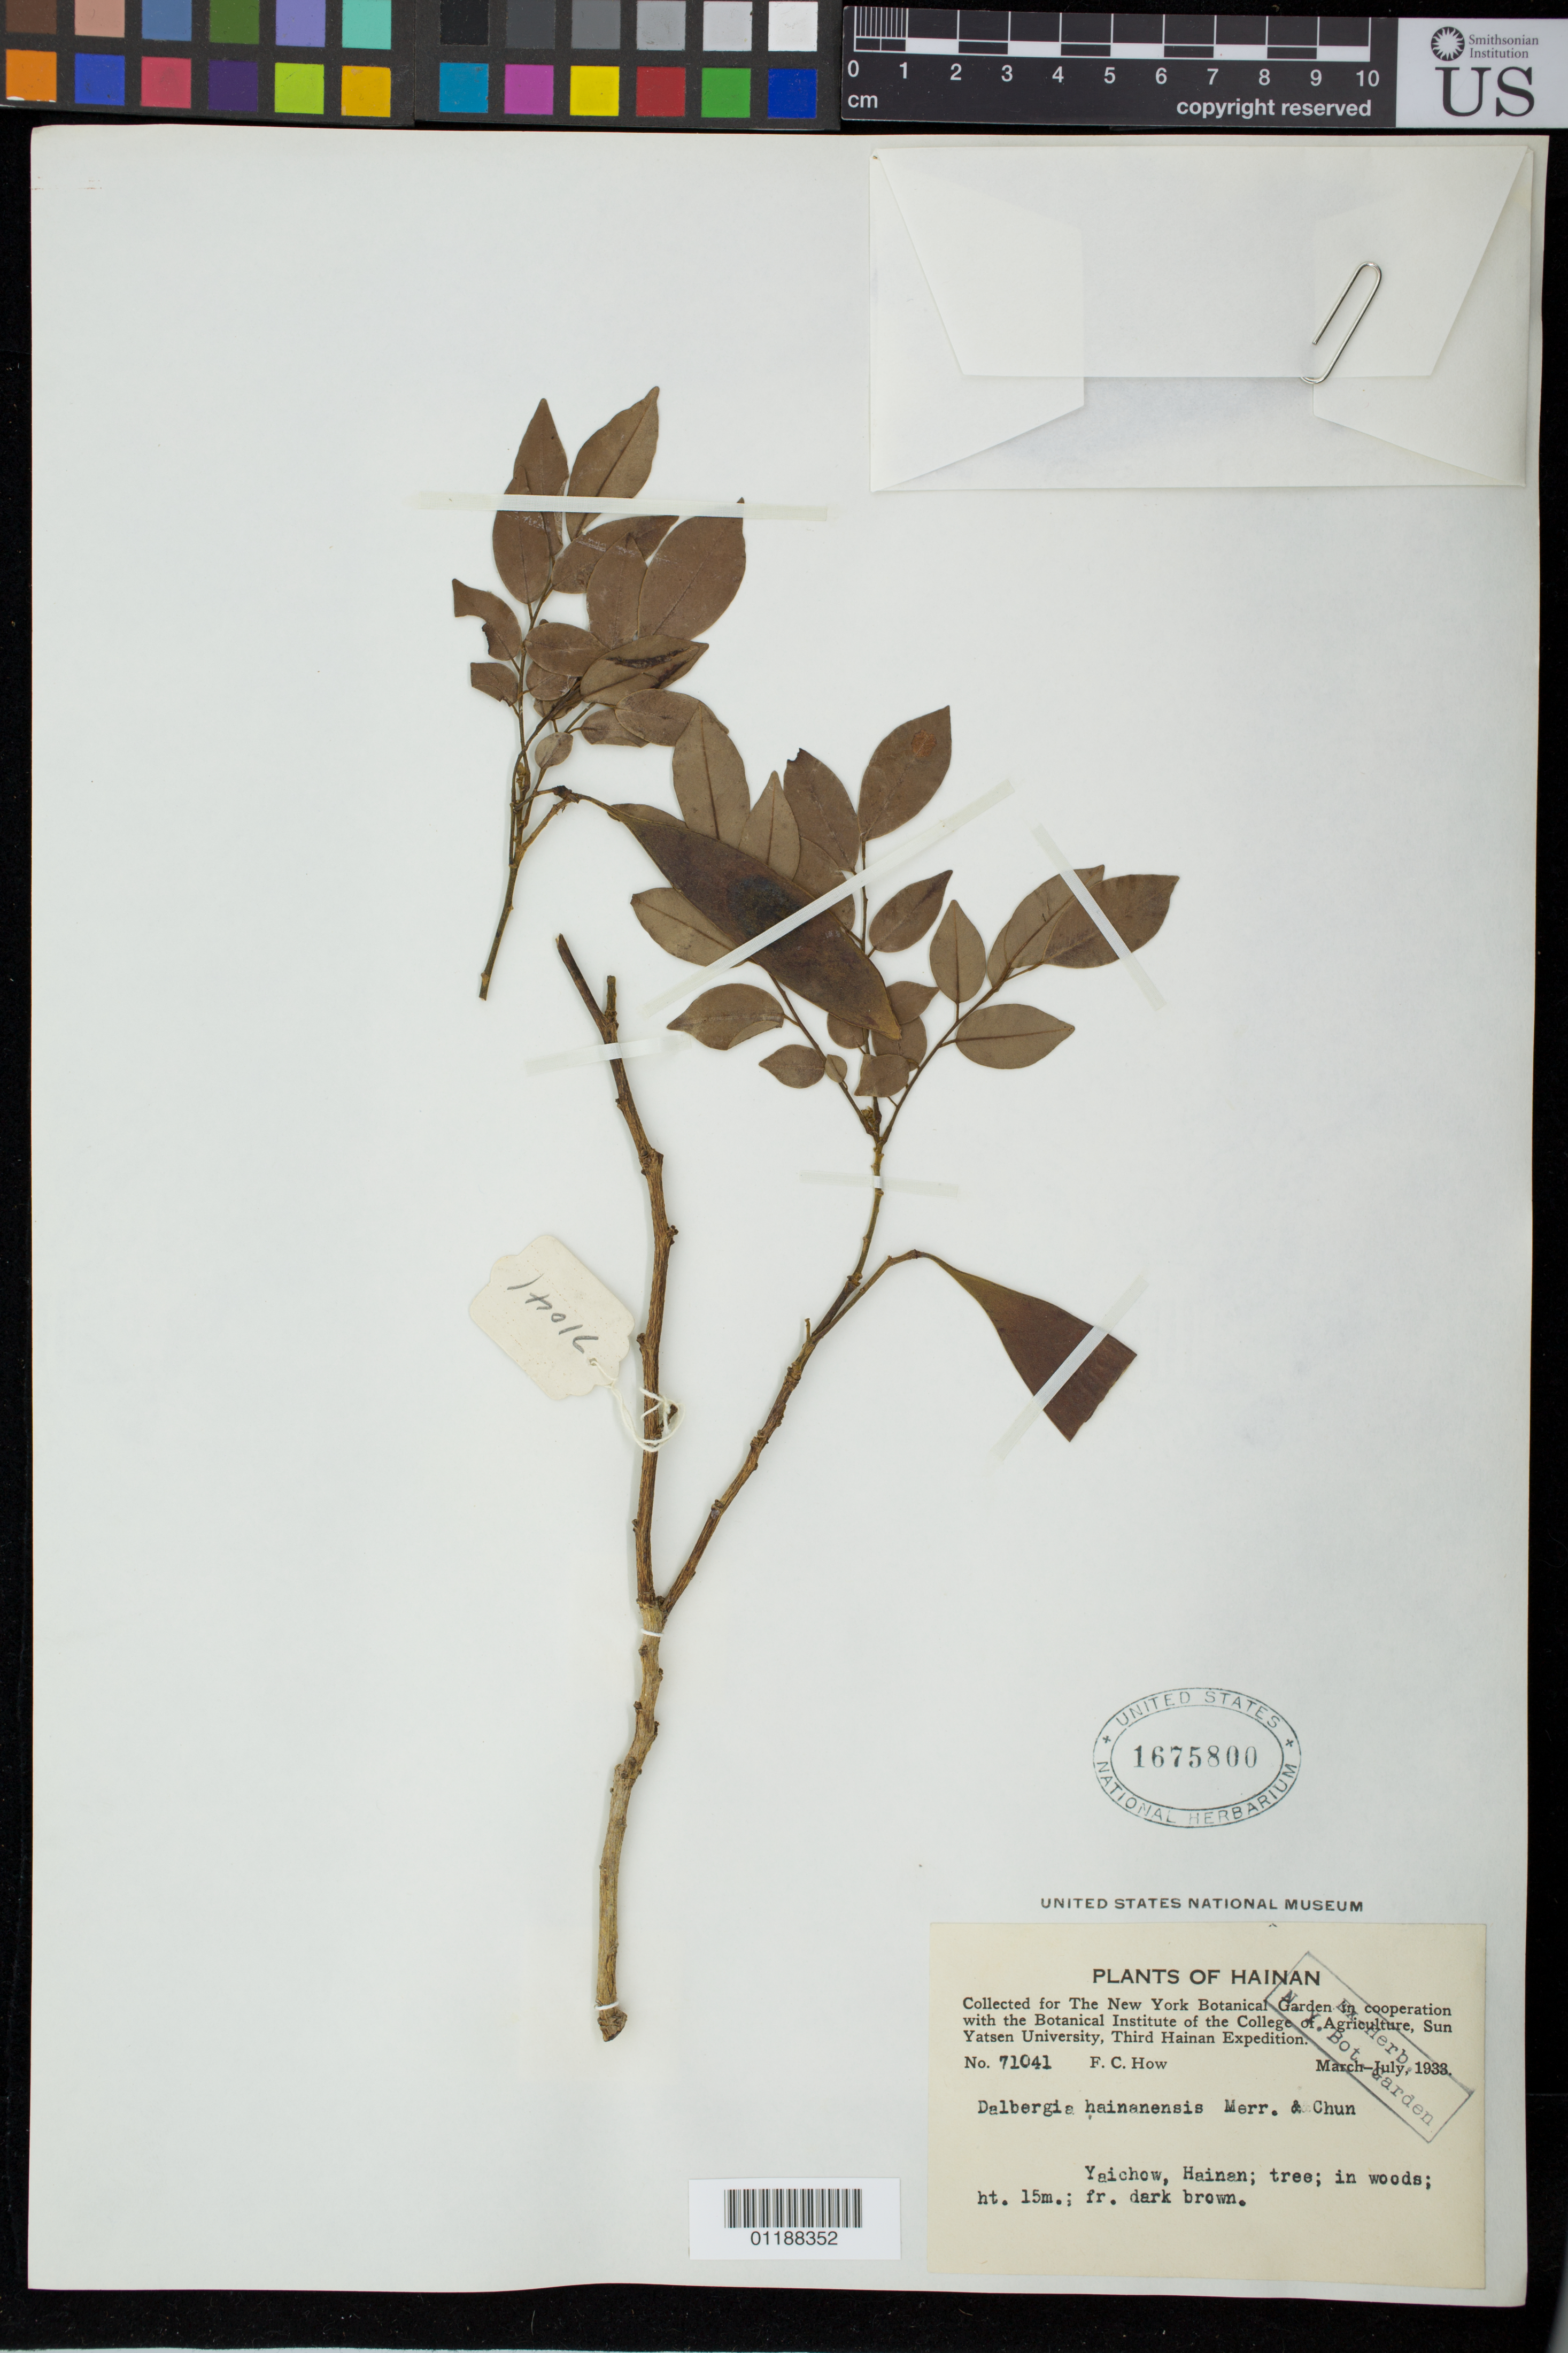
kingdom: Plantae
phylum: Tracheophyta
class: Magnoliopsida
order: Fabales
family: Fabaceae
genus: Dalbergia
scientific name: Dalbergia hainanensis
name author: Merr. & Chun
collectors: F. C. How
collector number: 71041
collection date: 1933-03/1933-07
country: China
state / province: Hainan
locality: Yaichow, Hainan, in woods.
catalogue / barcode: US 1675800